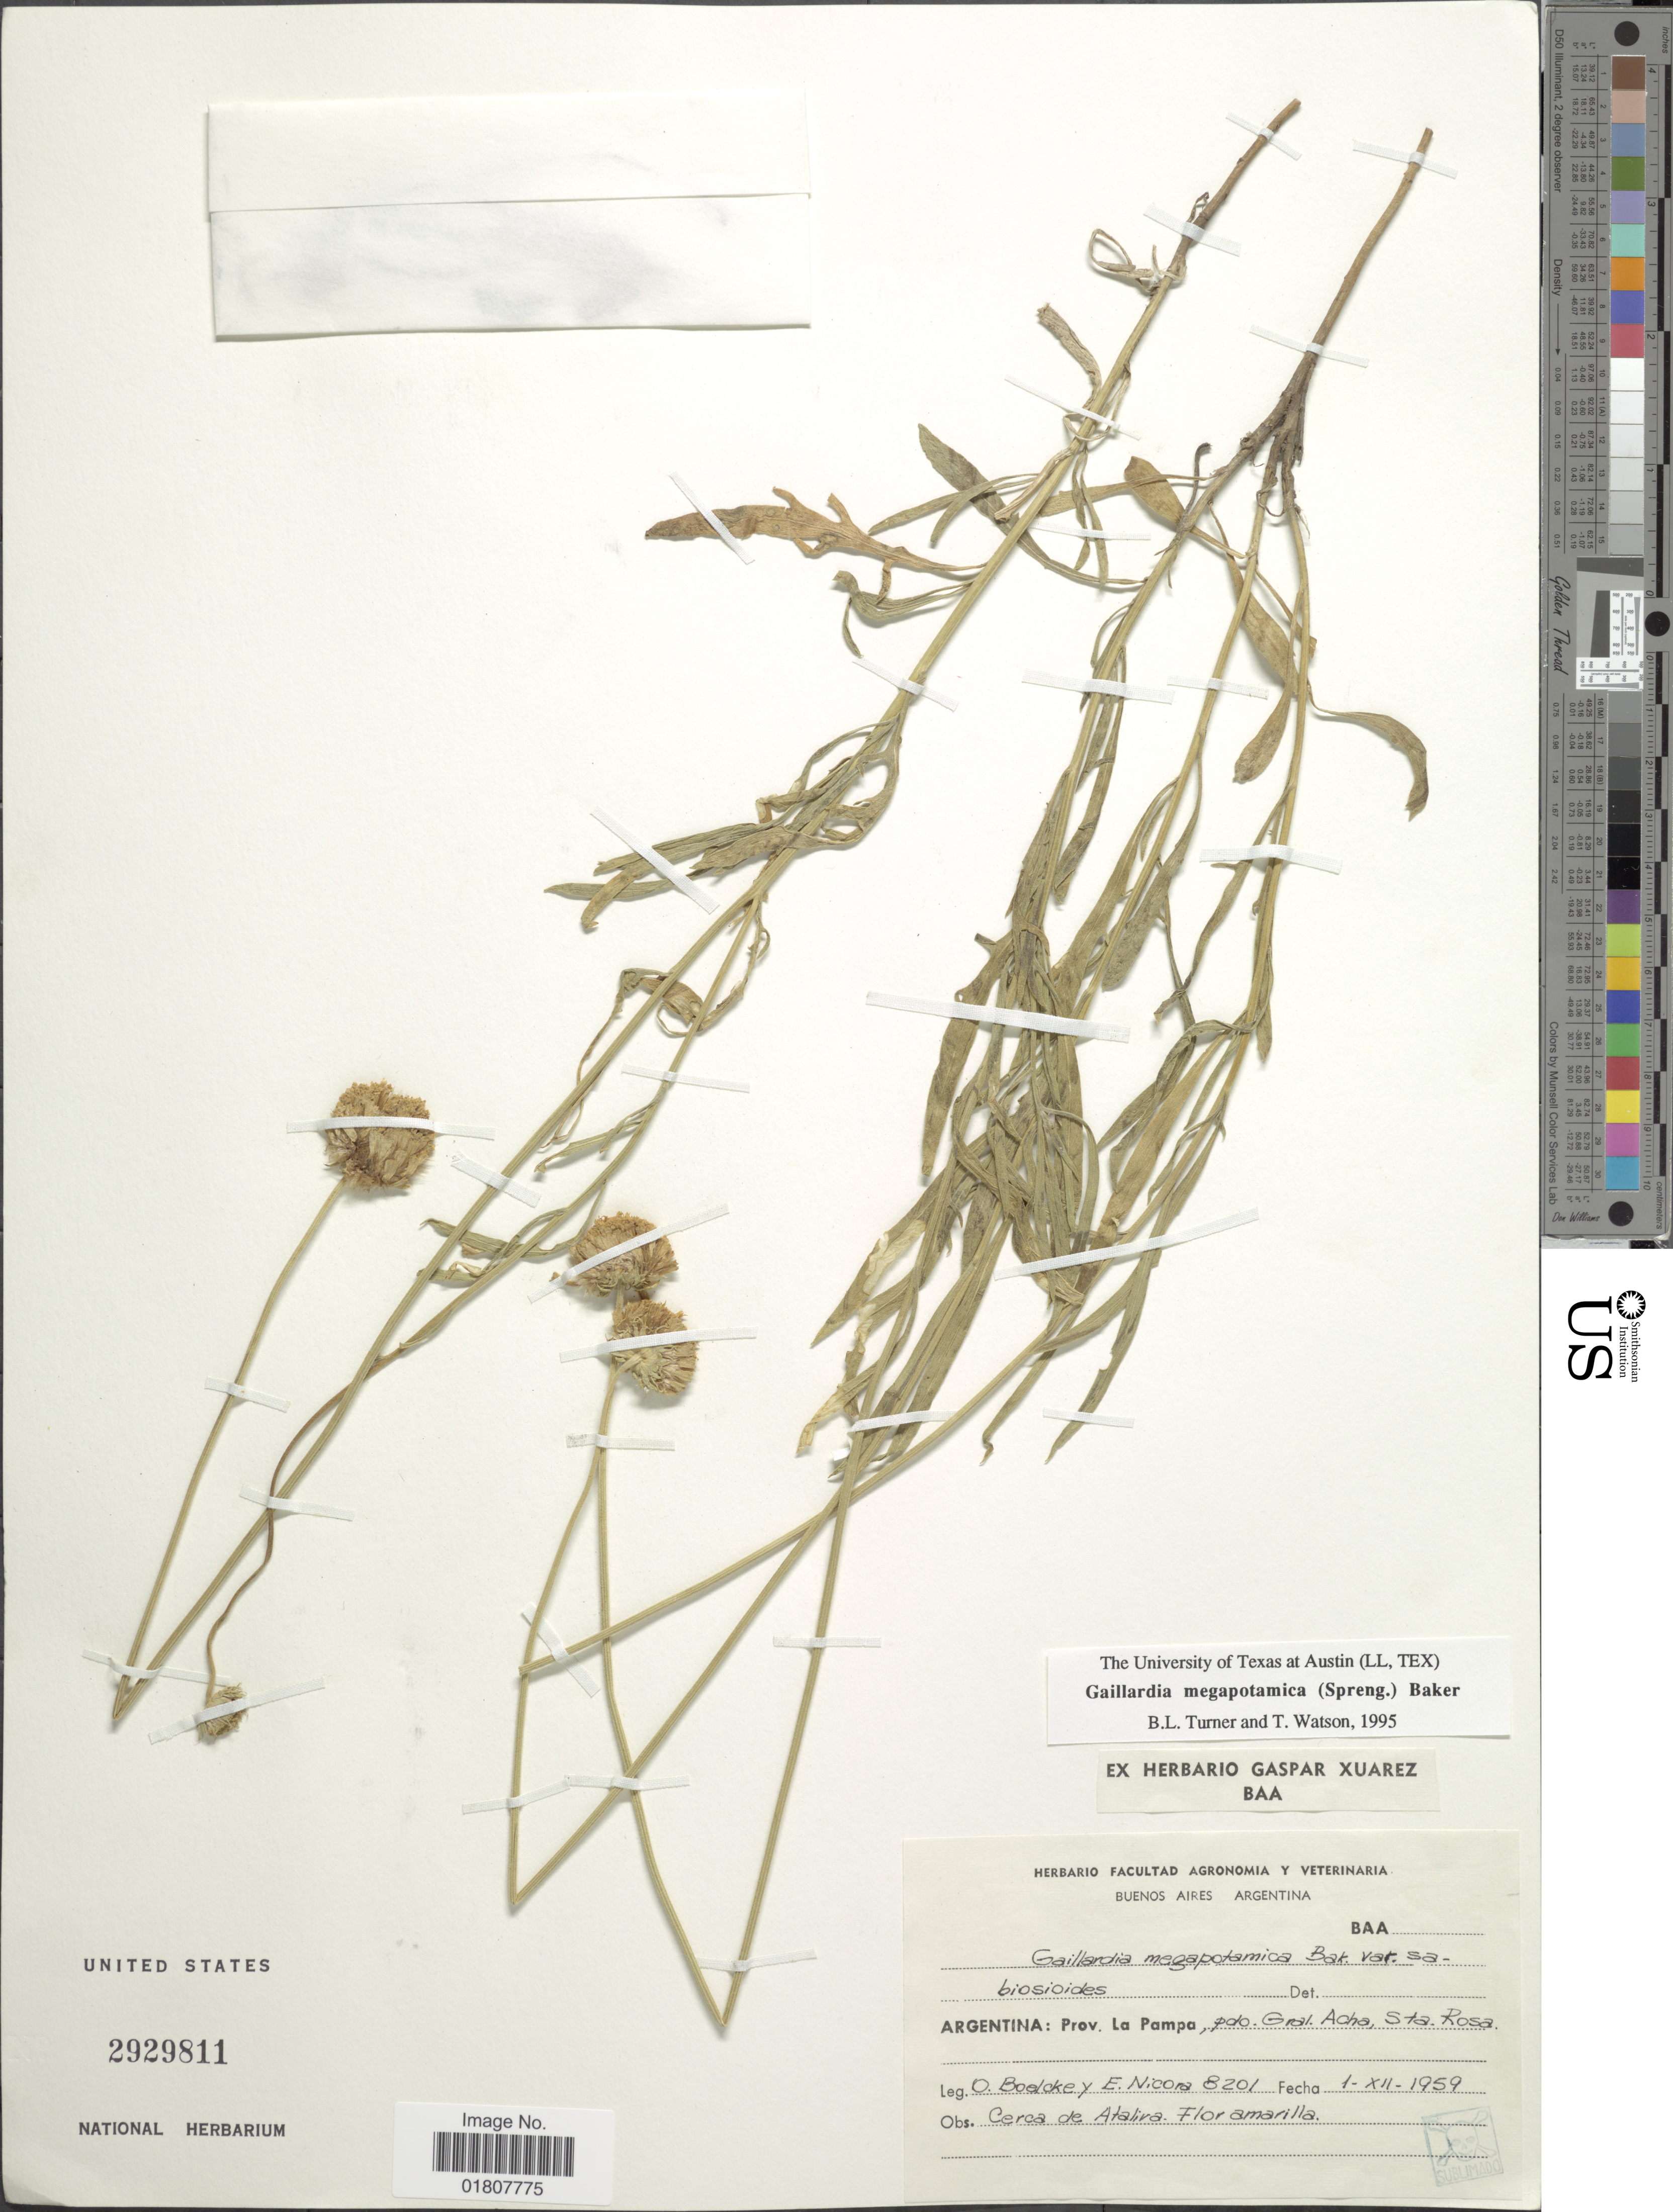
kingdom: Plantae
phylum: Tracheophyta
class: Magnoliopsida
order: Asterales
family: Asteraceae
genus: Gaillardia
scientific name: Gaillardia megapotamica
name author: (Spreng.) Baker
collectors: O. Boelcke & E. Nicora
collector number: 8201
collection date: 1959-12-01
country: Argentina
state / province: La Pampa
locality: Pdo. Gral. Acha, Sta. Rosa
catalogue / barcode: US 2929811